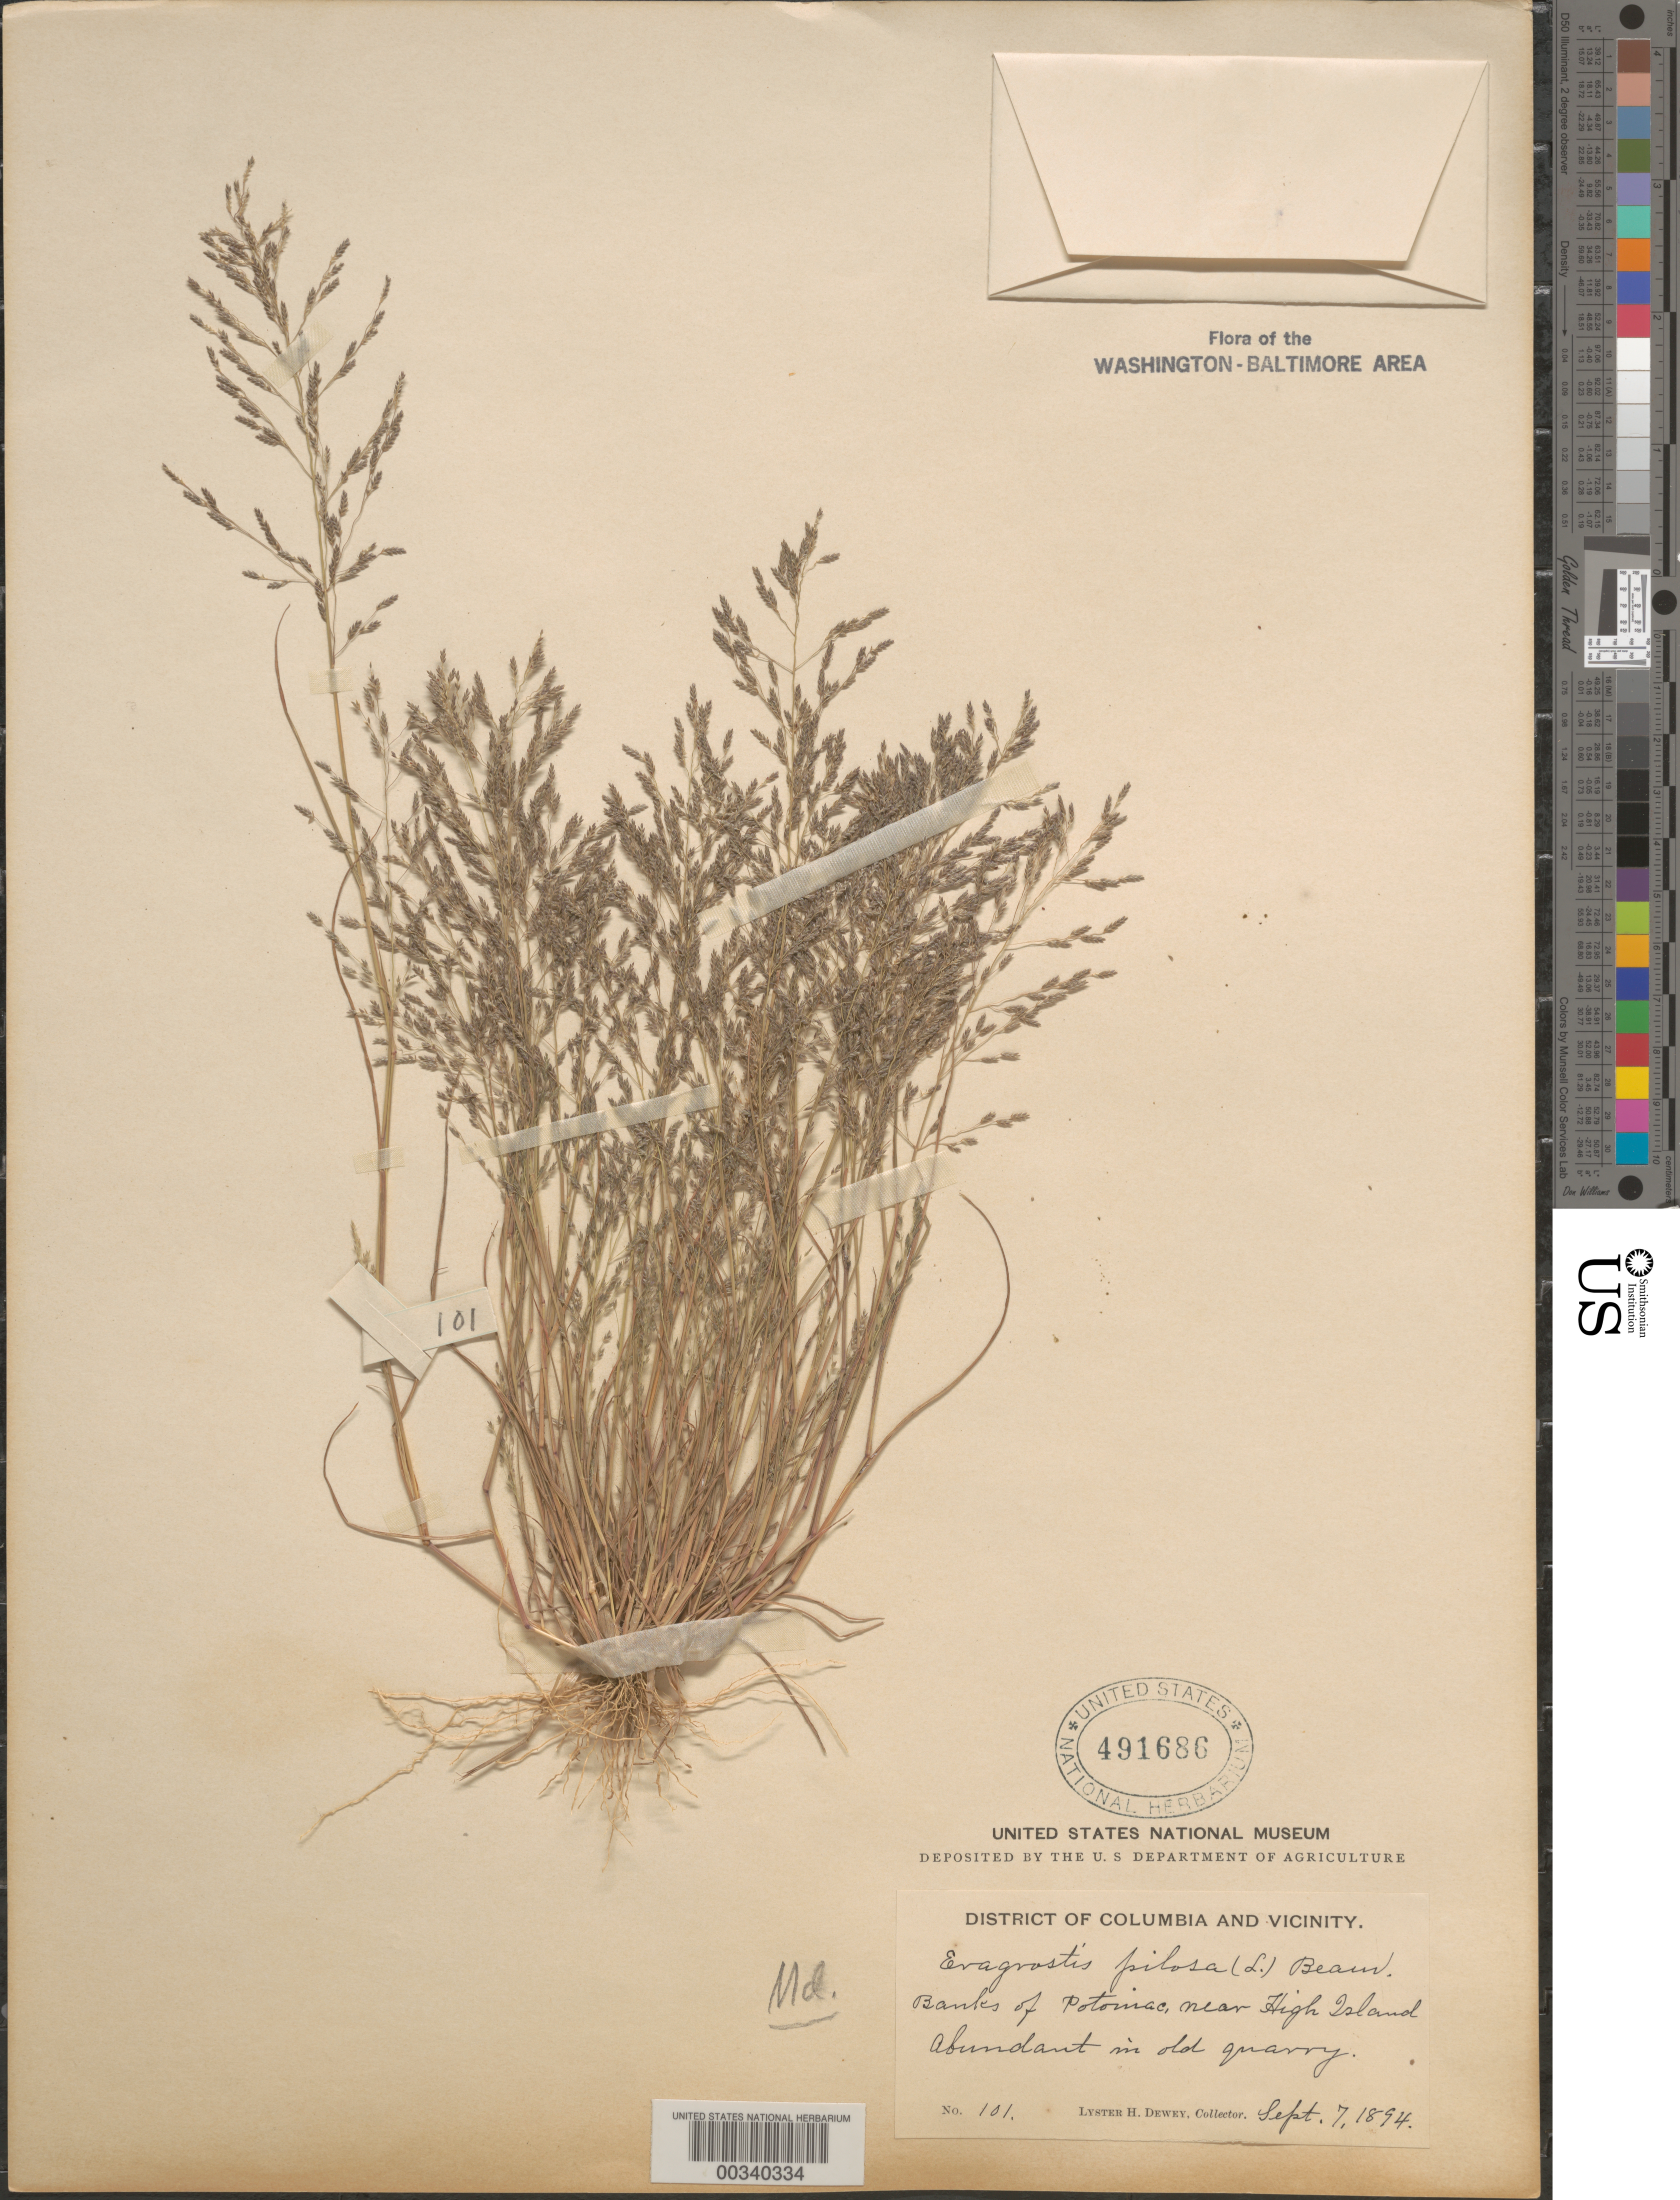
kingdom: Plantae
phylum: Tracheophyta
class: Liliopsida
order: Poales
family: Poaceae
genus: Eragrostis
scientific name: Eragrostis pectinacea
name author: (Michx.) Nees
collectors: L. H. Dewey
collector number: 101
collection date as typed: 07 Sep 1894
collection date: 1894-09-07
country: United States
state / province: Maryland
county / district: Montgomery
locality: High Island C. & O. Canal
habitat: In old guarry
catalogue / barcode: US 491686